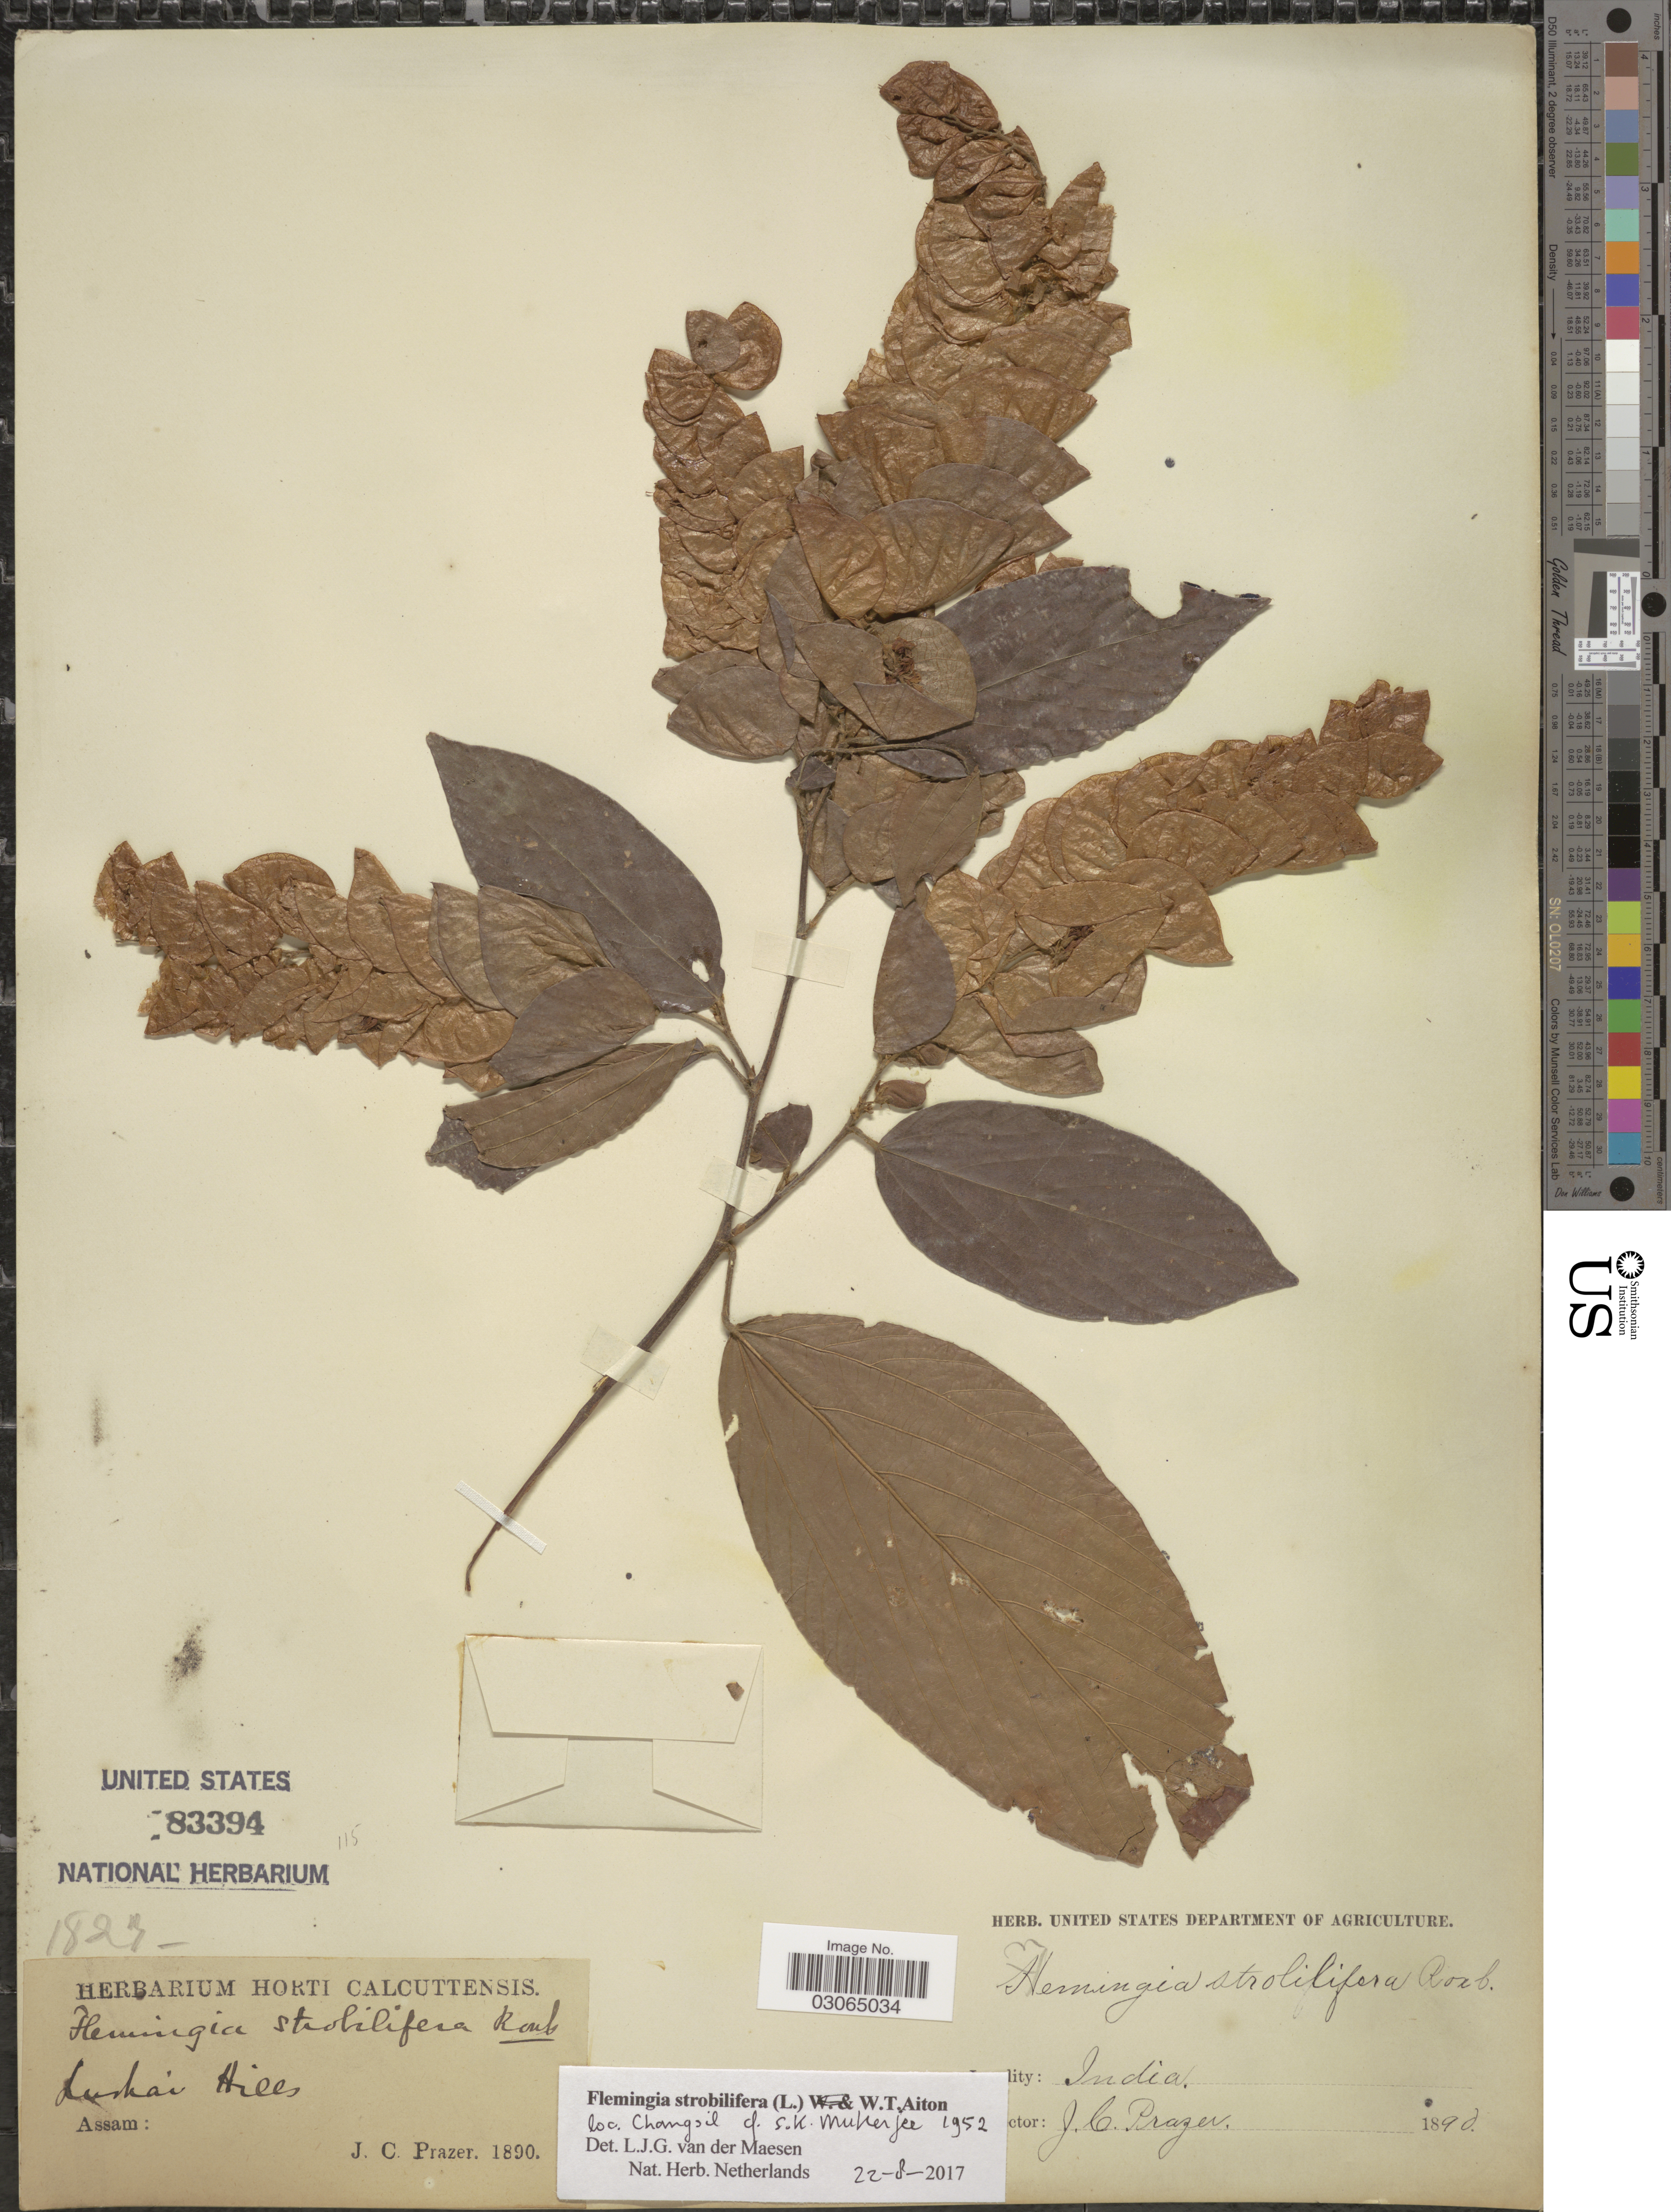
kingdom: Plantae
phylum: Tracheophyta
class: Magnoliopsida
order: Fabales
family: Fabaceae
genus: Flemingia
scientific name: Flemingia strobilifera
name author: (L.) W.T. Aiton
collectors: J. Prazer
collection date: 1890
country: India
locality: Lushai Hills.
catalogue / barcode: US 83394